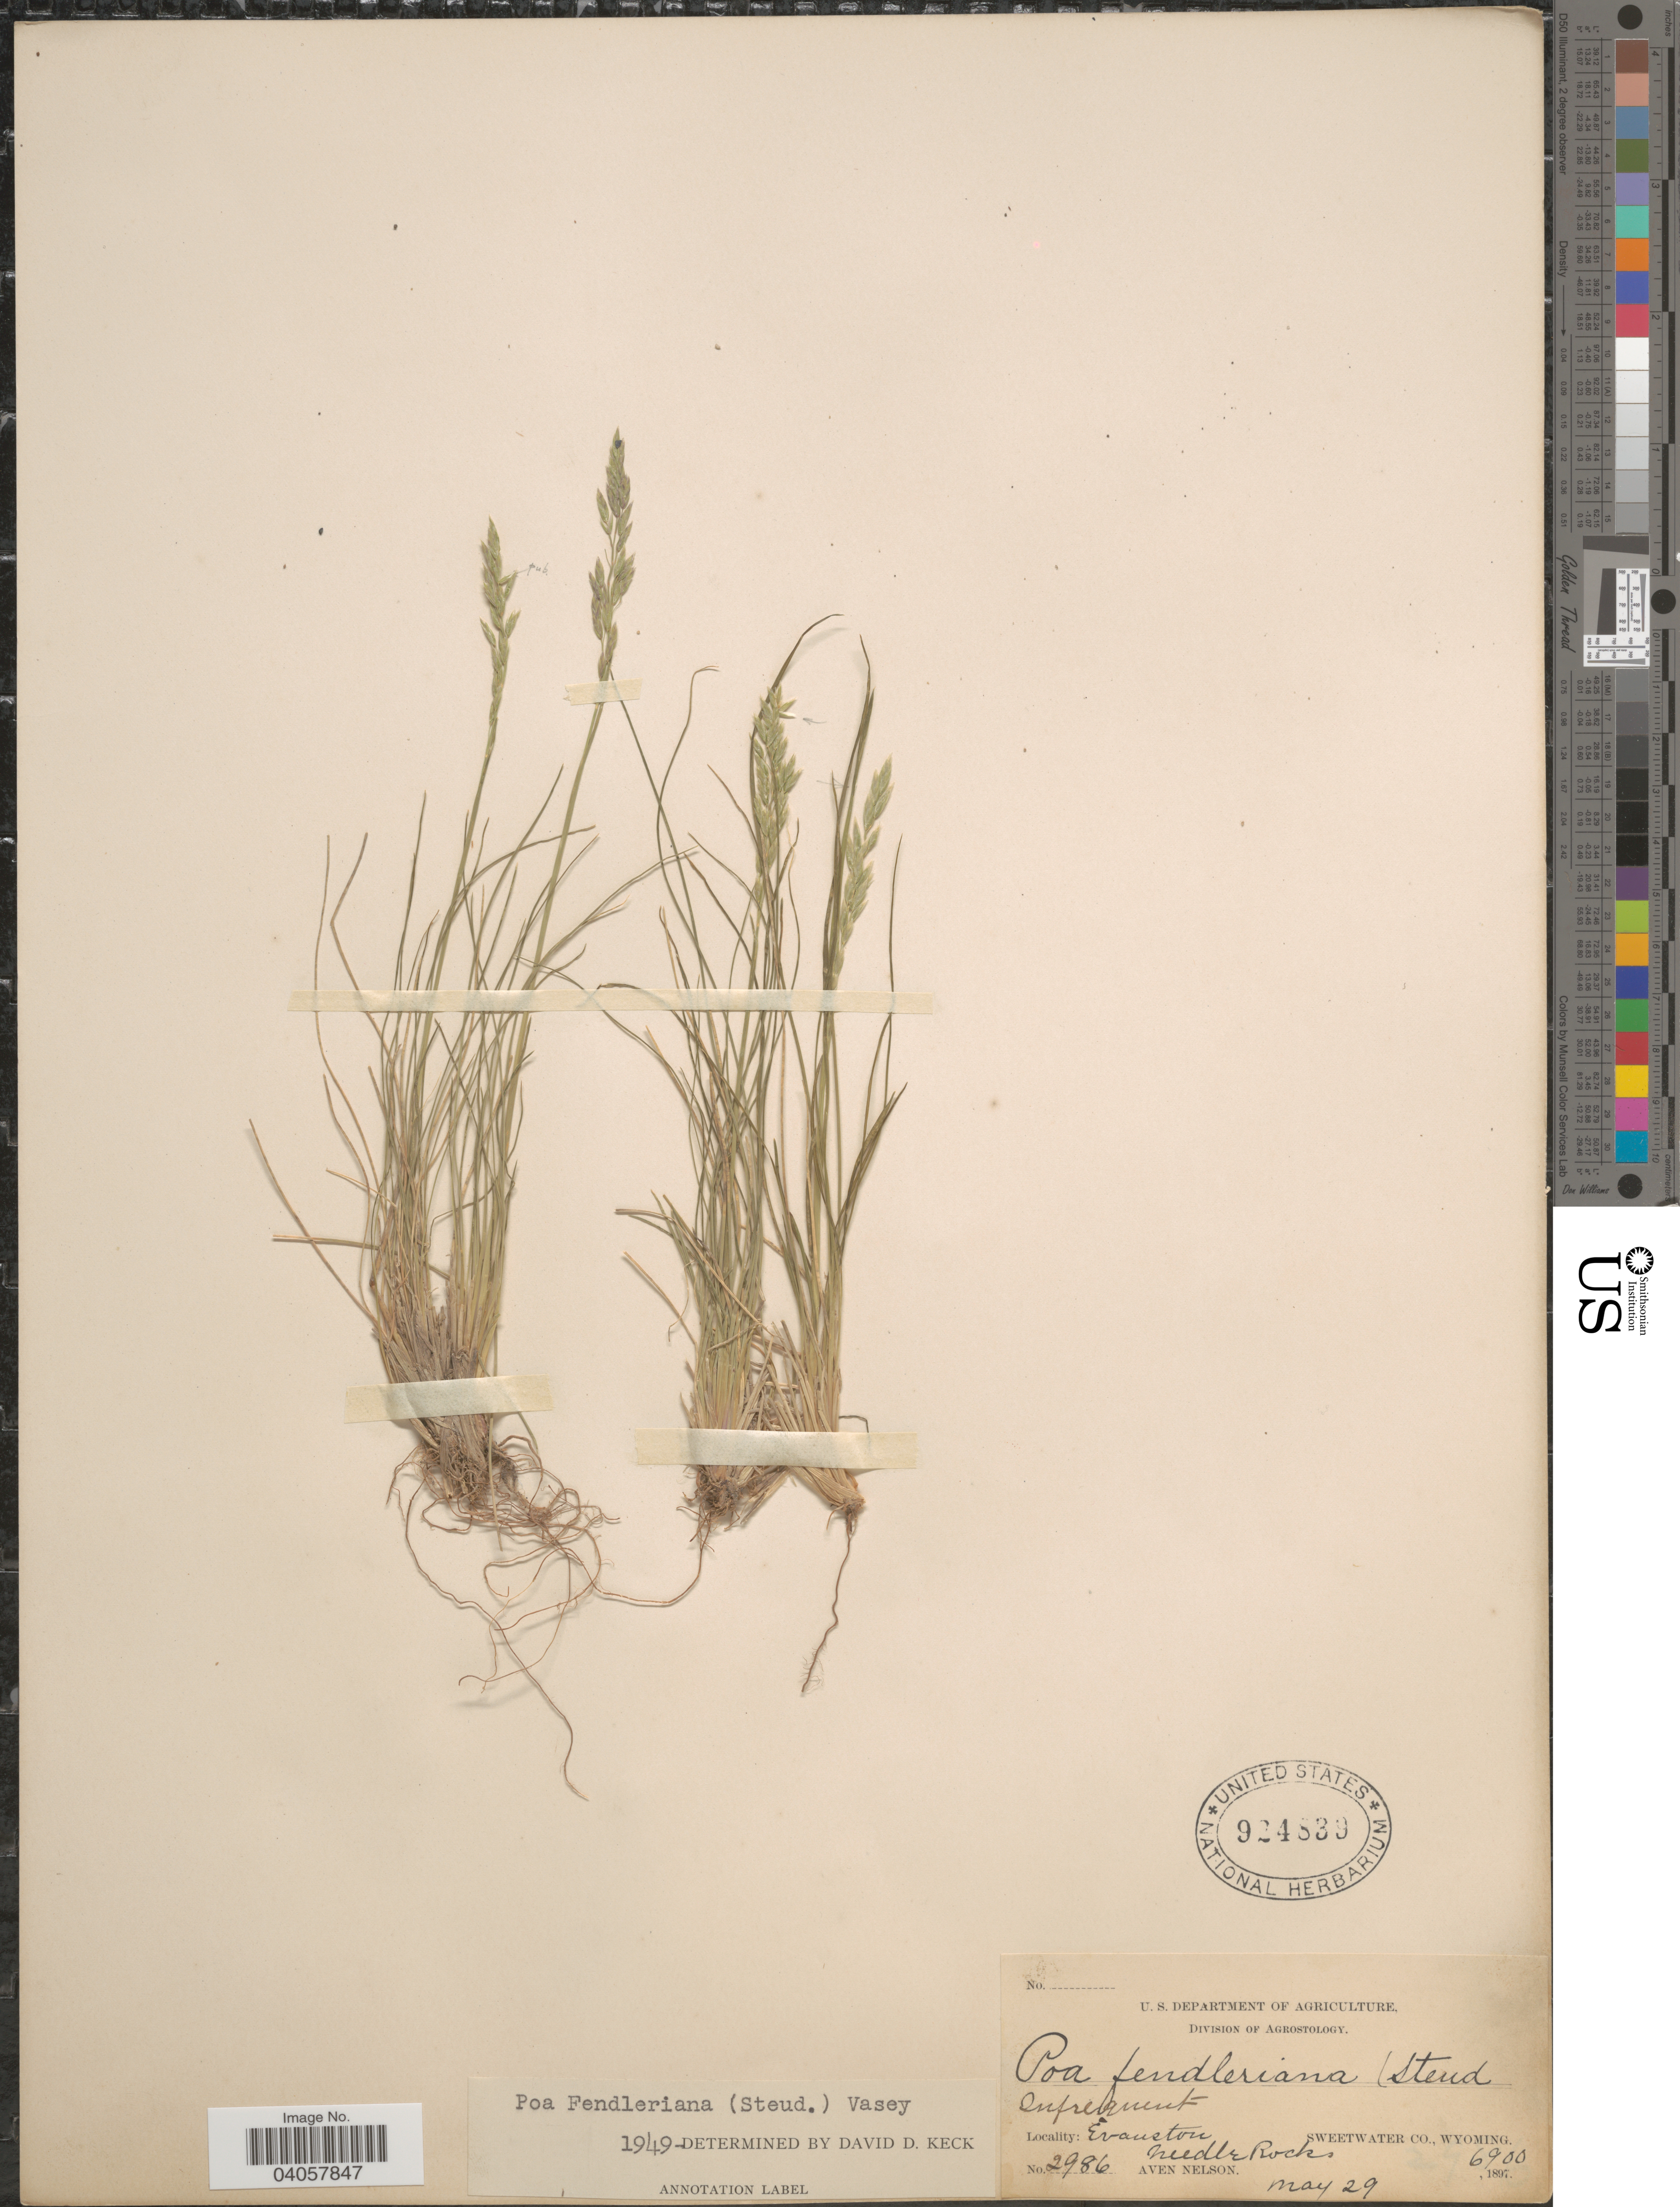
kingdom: Plantae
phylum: Tracheophyta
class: Liliopsida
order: Poales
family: Poaceae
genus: Poa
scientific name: Poa fendleriana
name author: (Steud.) Vasey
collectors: A. Nelson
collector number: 2986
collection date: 1897-05-29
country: United States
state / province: Wyoming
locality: Evanston. Needle Rocks. Sweetwater Co.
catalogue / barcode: US 924839